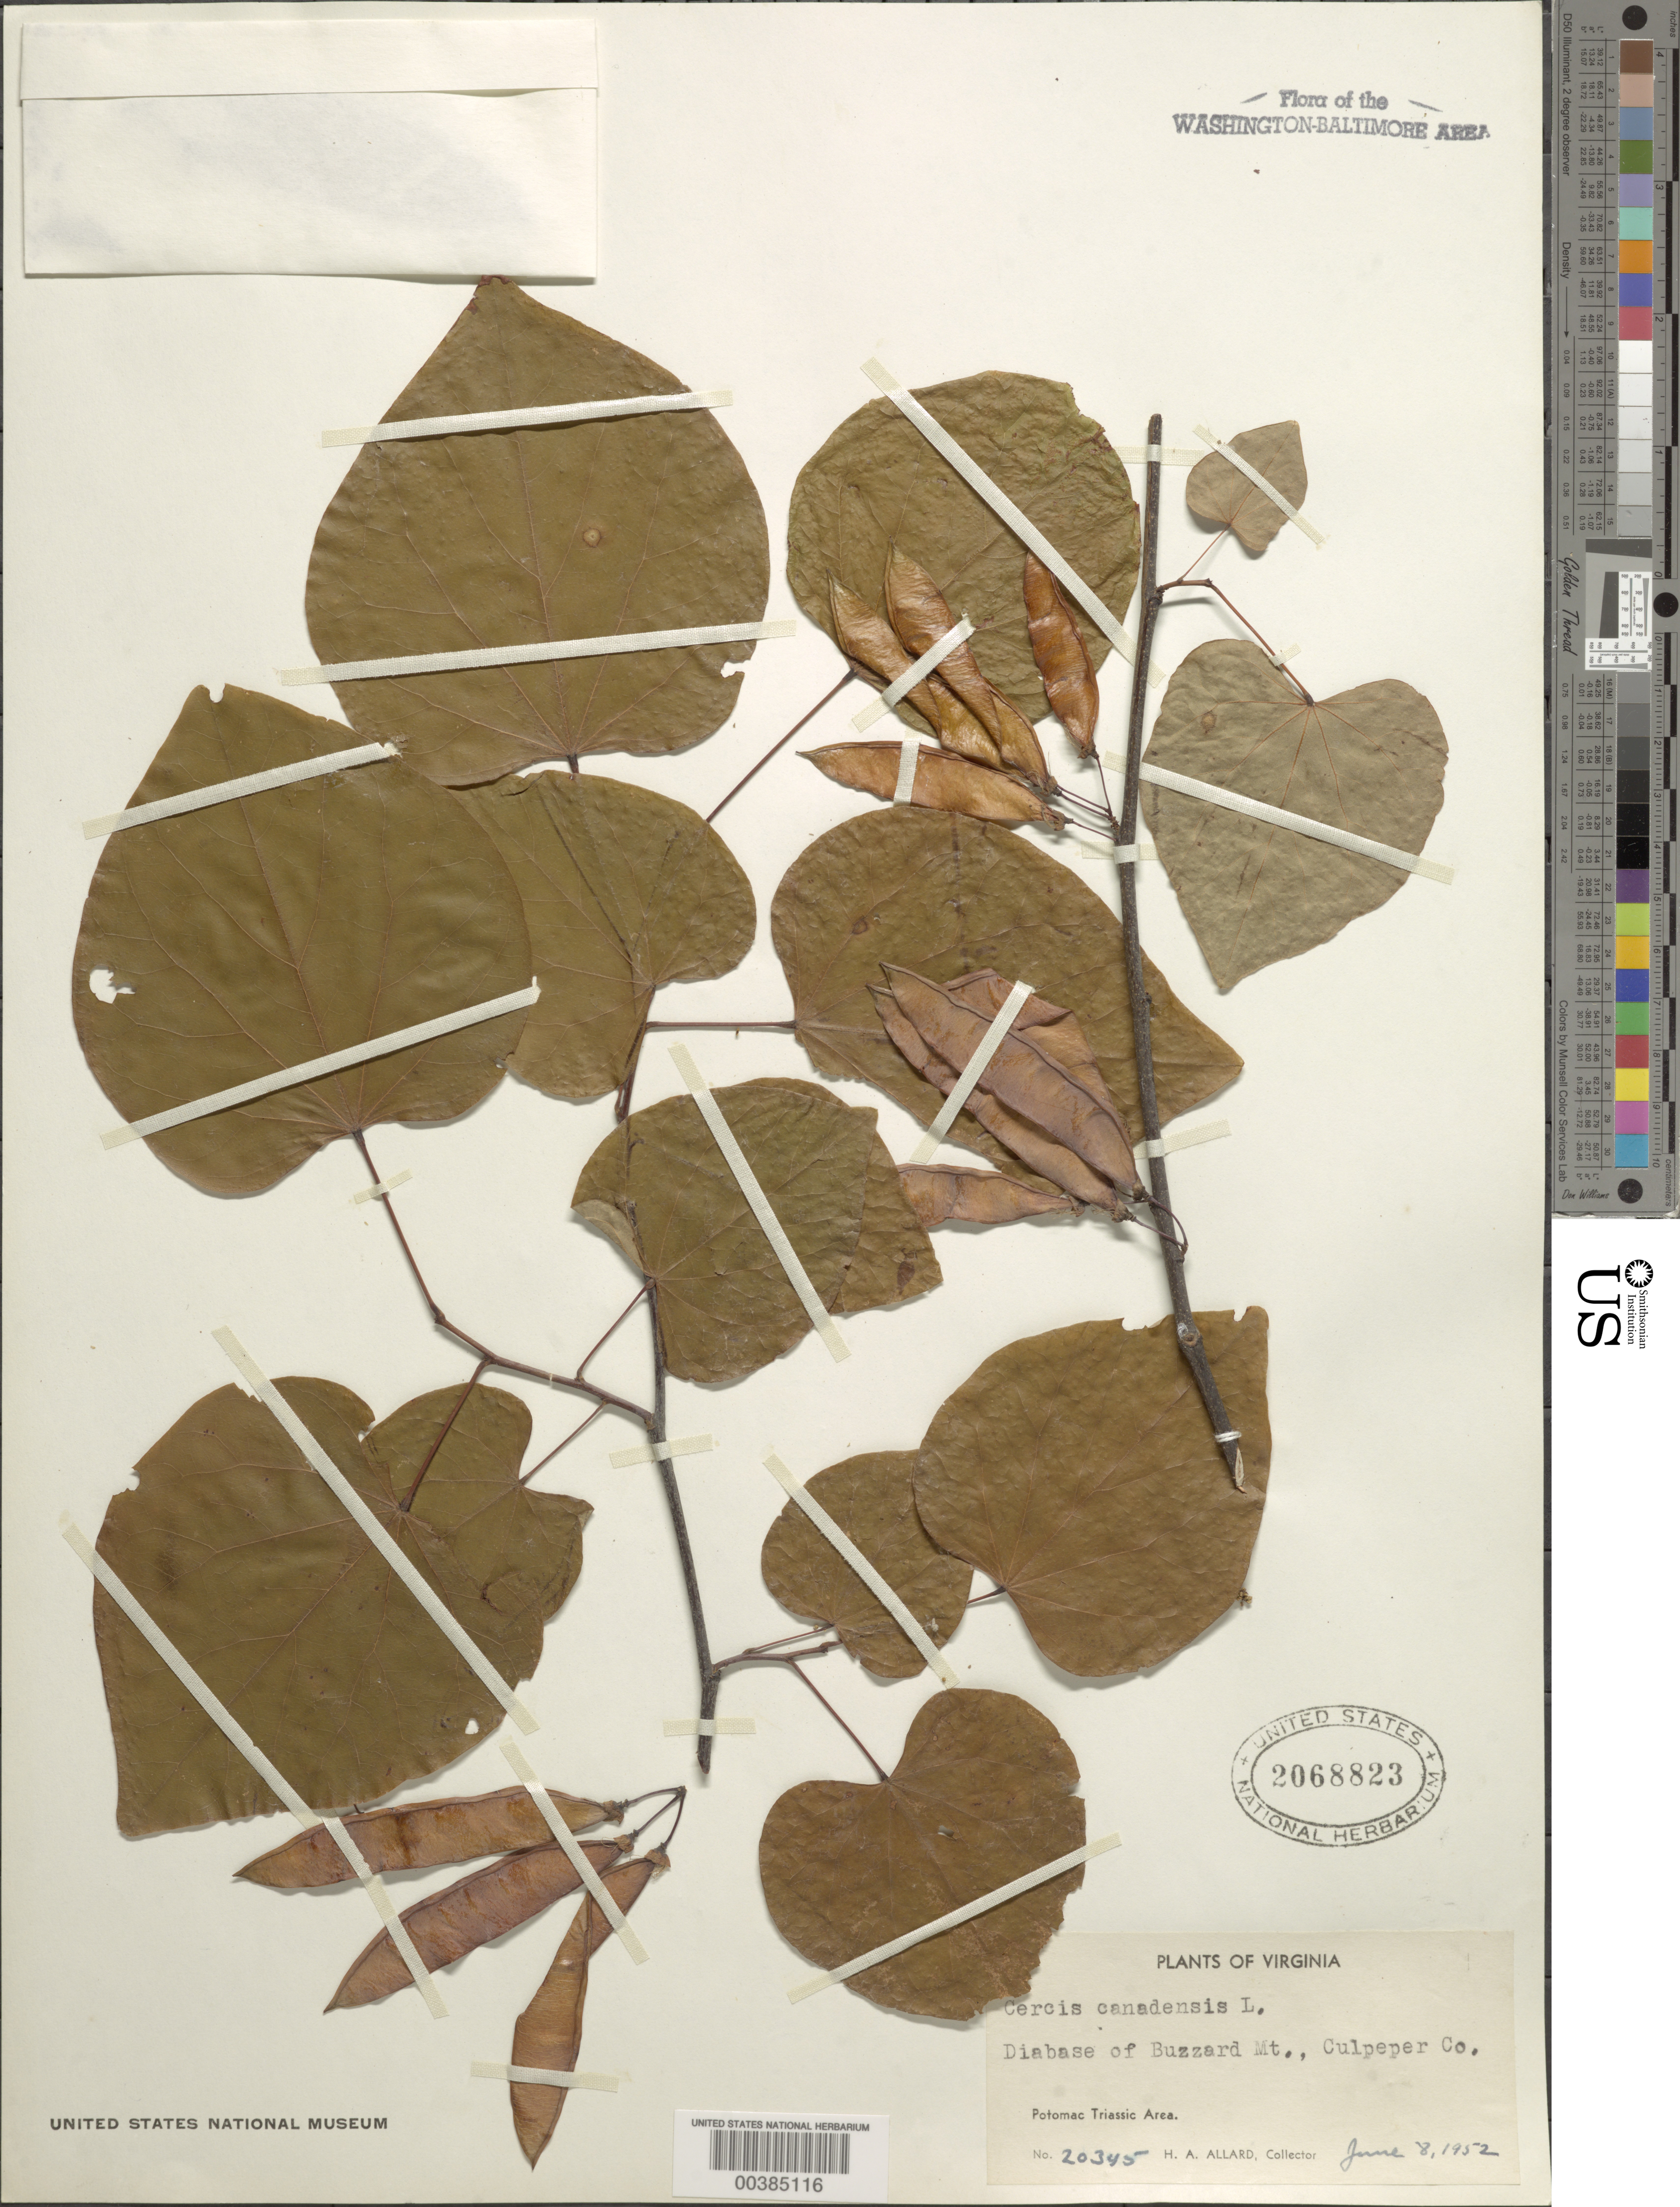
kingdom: Plantae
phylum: Tracheophyta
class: Magnoliopsida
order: Fabales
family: Fabaceae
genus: Cercis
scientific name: Cercis canadensis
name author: L.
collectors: H. A. Allard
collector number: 20345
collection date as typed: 08 Jun 1952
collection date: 1952-06-08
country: United States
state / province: Virginia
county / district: Culpeper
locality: Buzzard Mt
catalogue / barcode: US 2068823